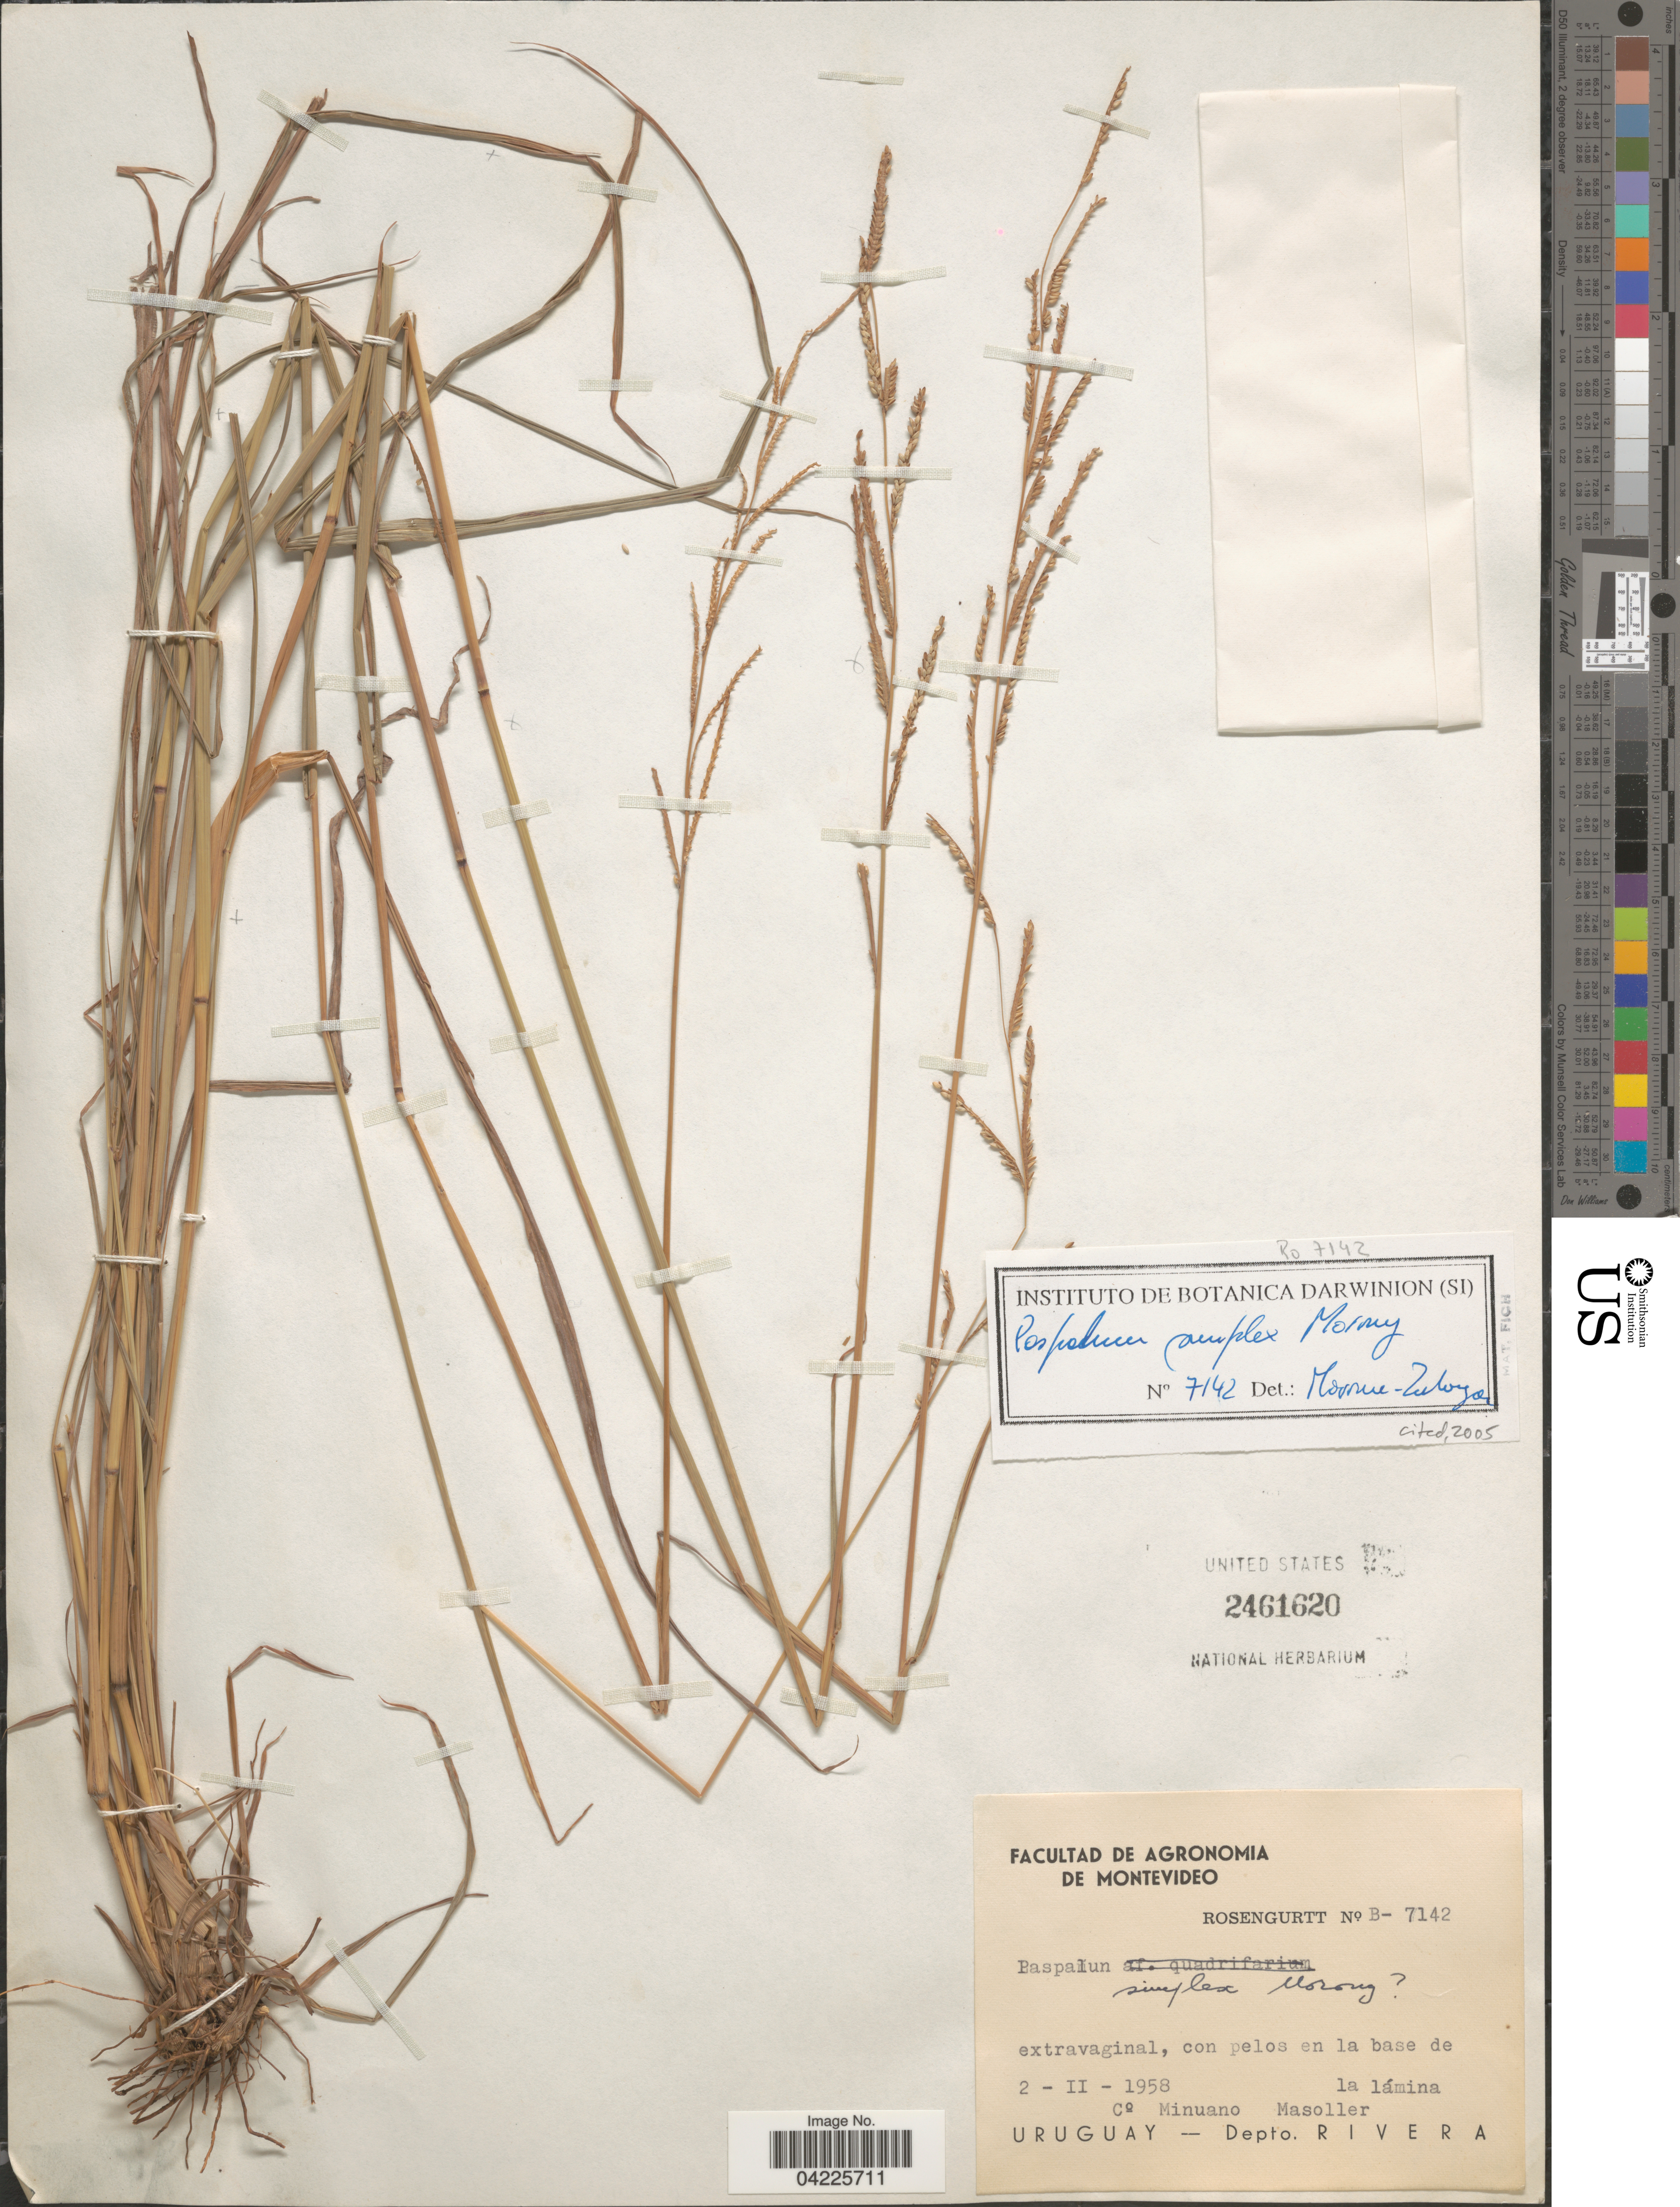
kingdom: Plantae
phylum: Tracheophyta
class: Liliopsida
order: Poales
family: Poaceae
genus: Paspalum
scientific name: Paspalum simplex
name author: Morong in Morong & Britton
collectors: Rosengurtt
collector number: B-7142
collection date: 1958-02-02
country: Uruguay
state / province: Rivera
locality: C° Minuano Masoller. Depto. Rivera.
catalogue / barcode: US 2461620